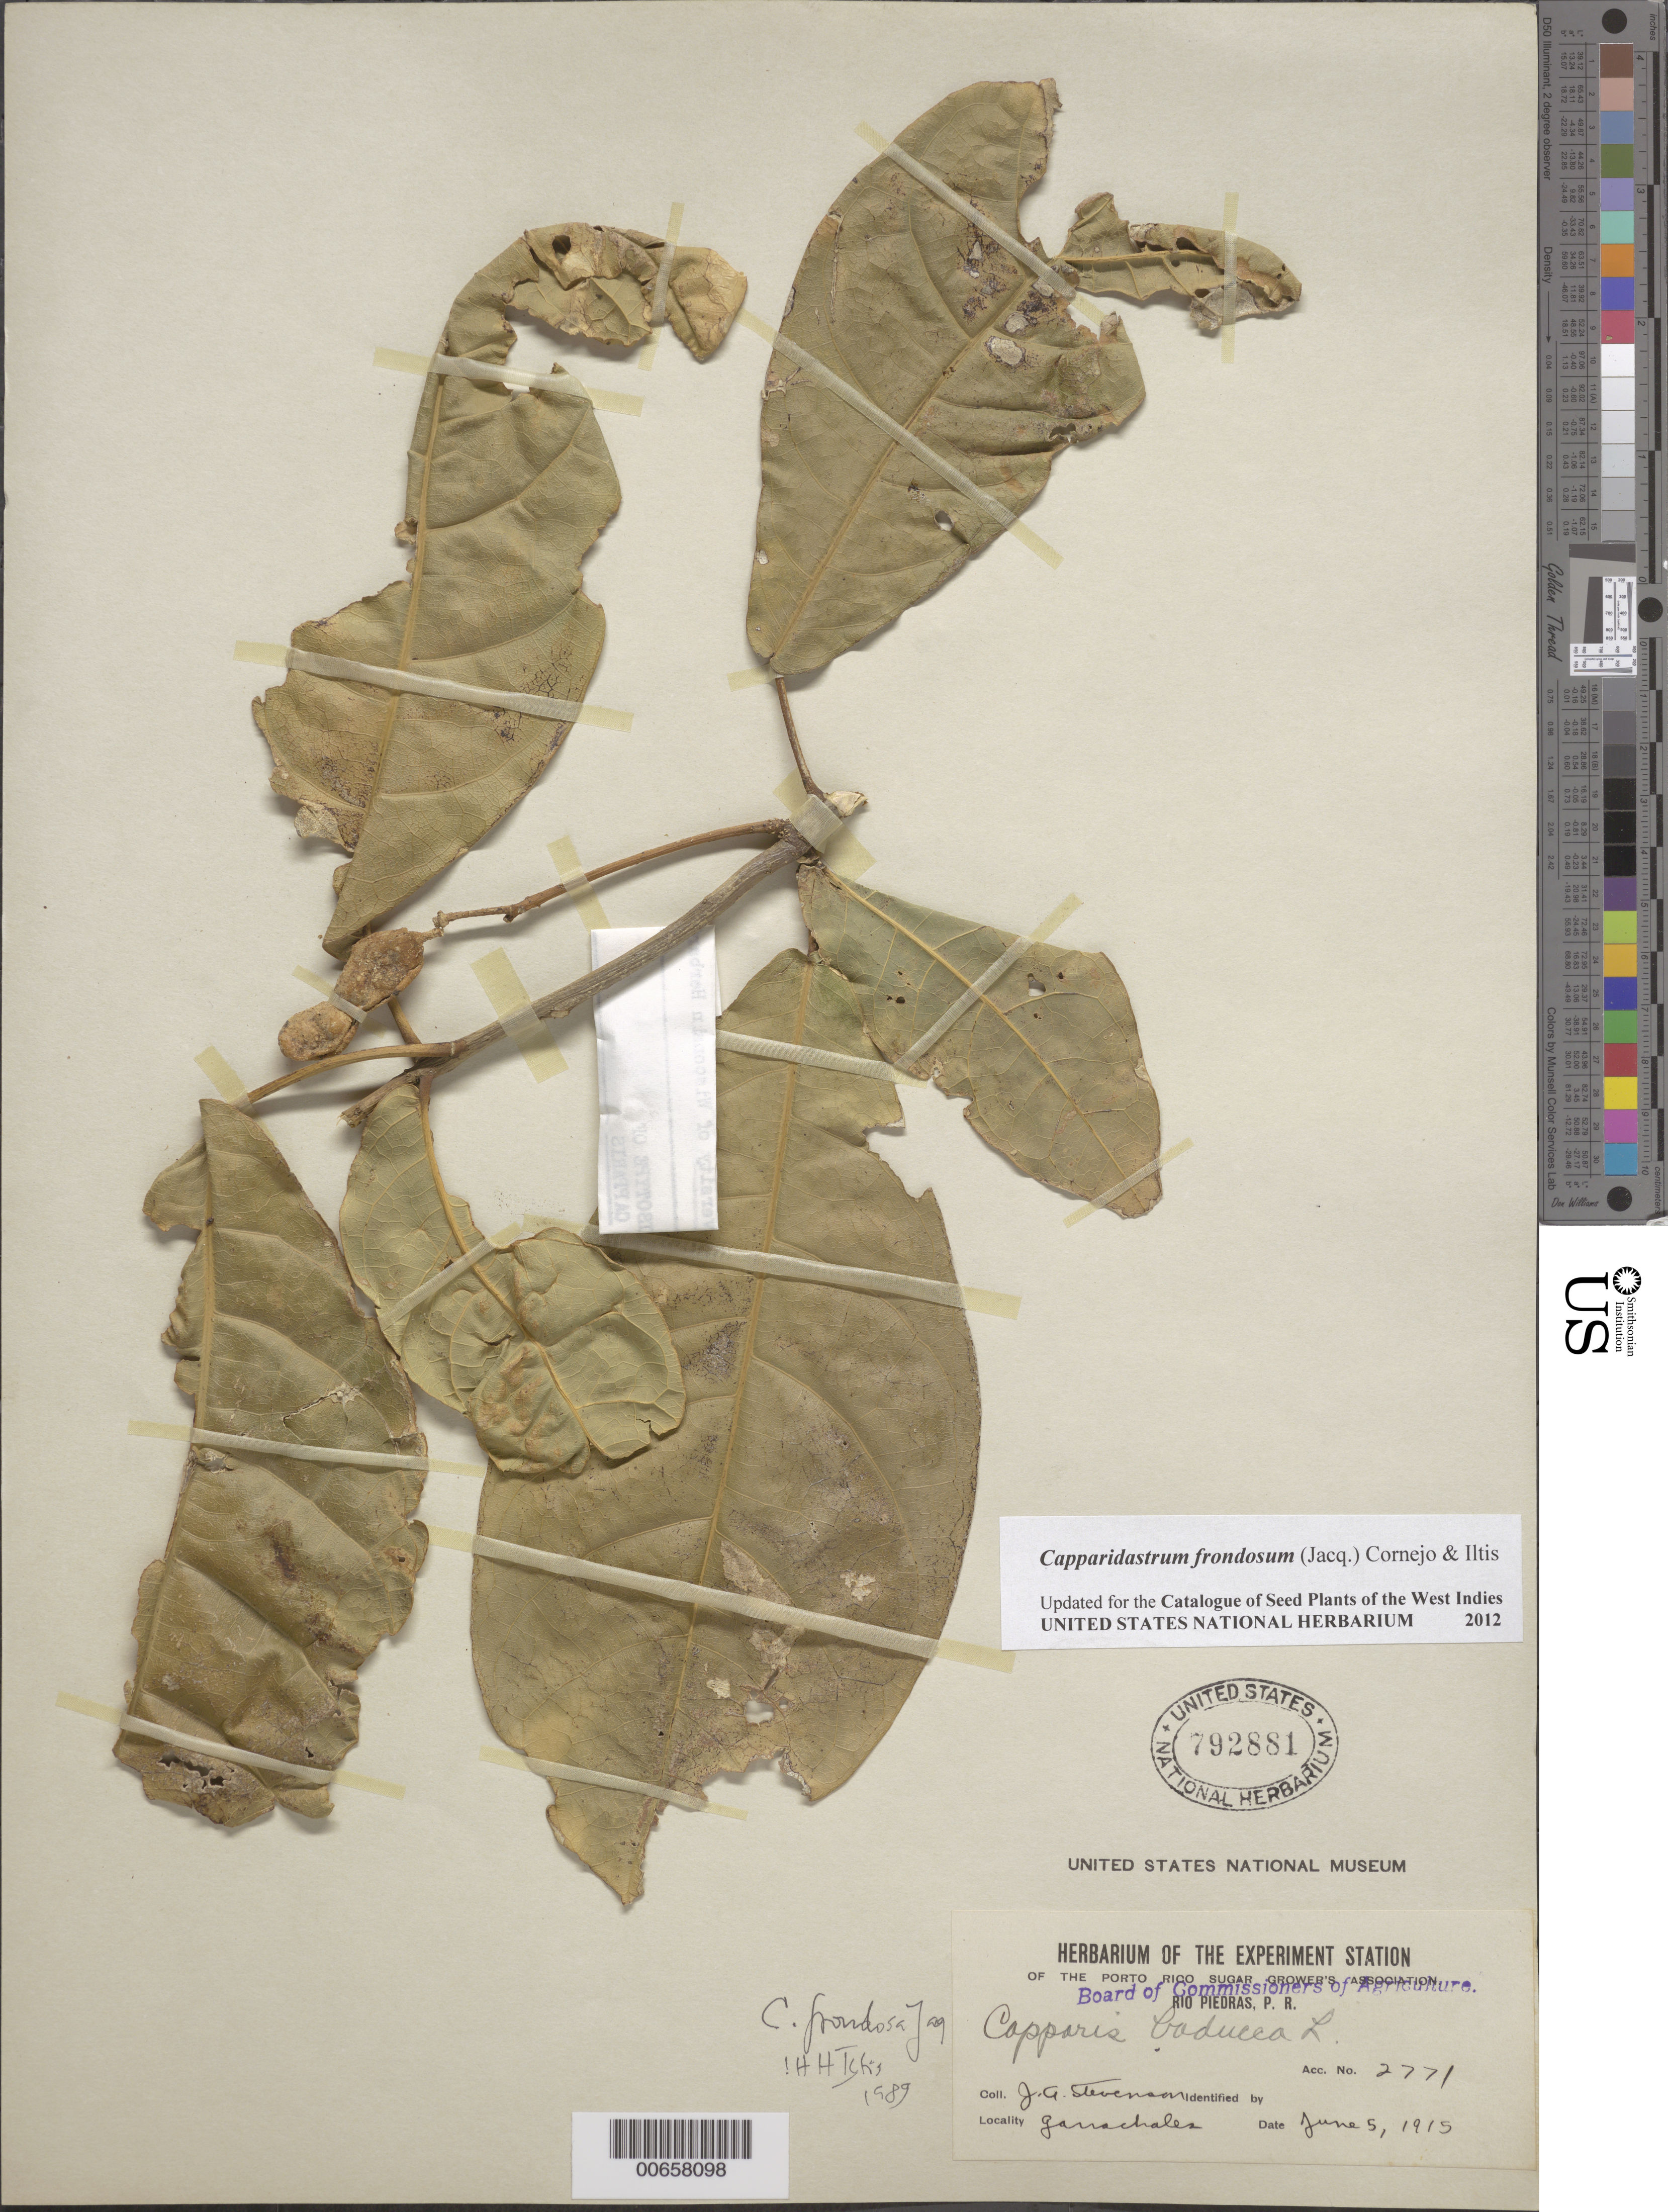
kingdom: Plantae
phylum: Tracheophyta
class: Magnoliopsida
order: Brassicales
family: Capparaceae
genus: Capparis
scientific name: Capparis baducca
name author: L.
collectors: J. Stevenson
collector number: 2771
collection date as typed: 05 Jun 1915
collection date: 1915-06-05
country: Puerto Rico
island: Greater Antilles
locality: Rio Piedras, Ganachalez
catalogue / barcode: US 792881